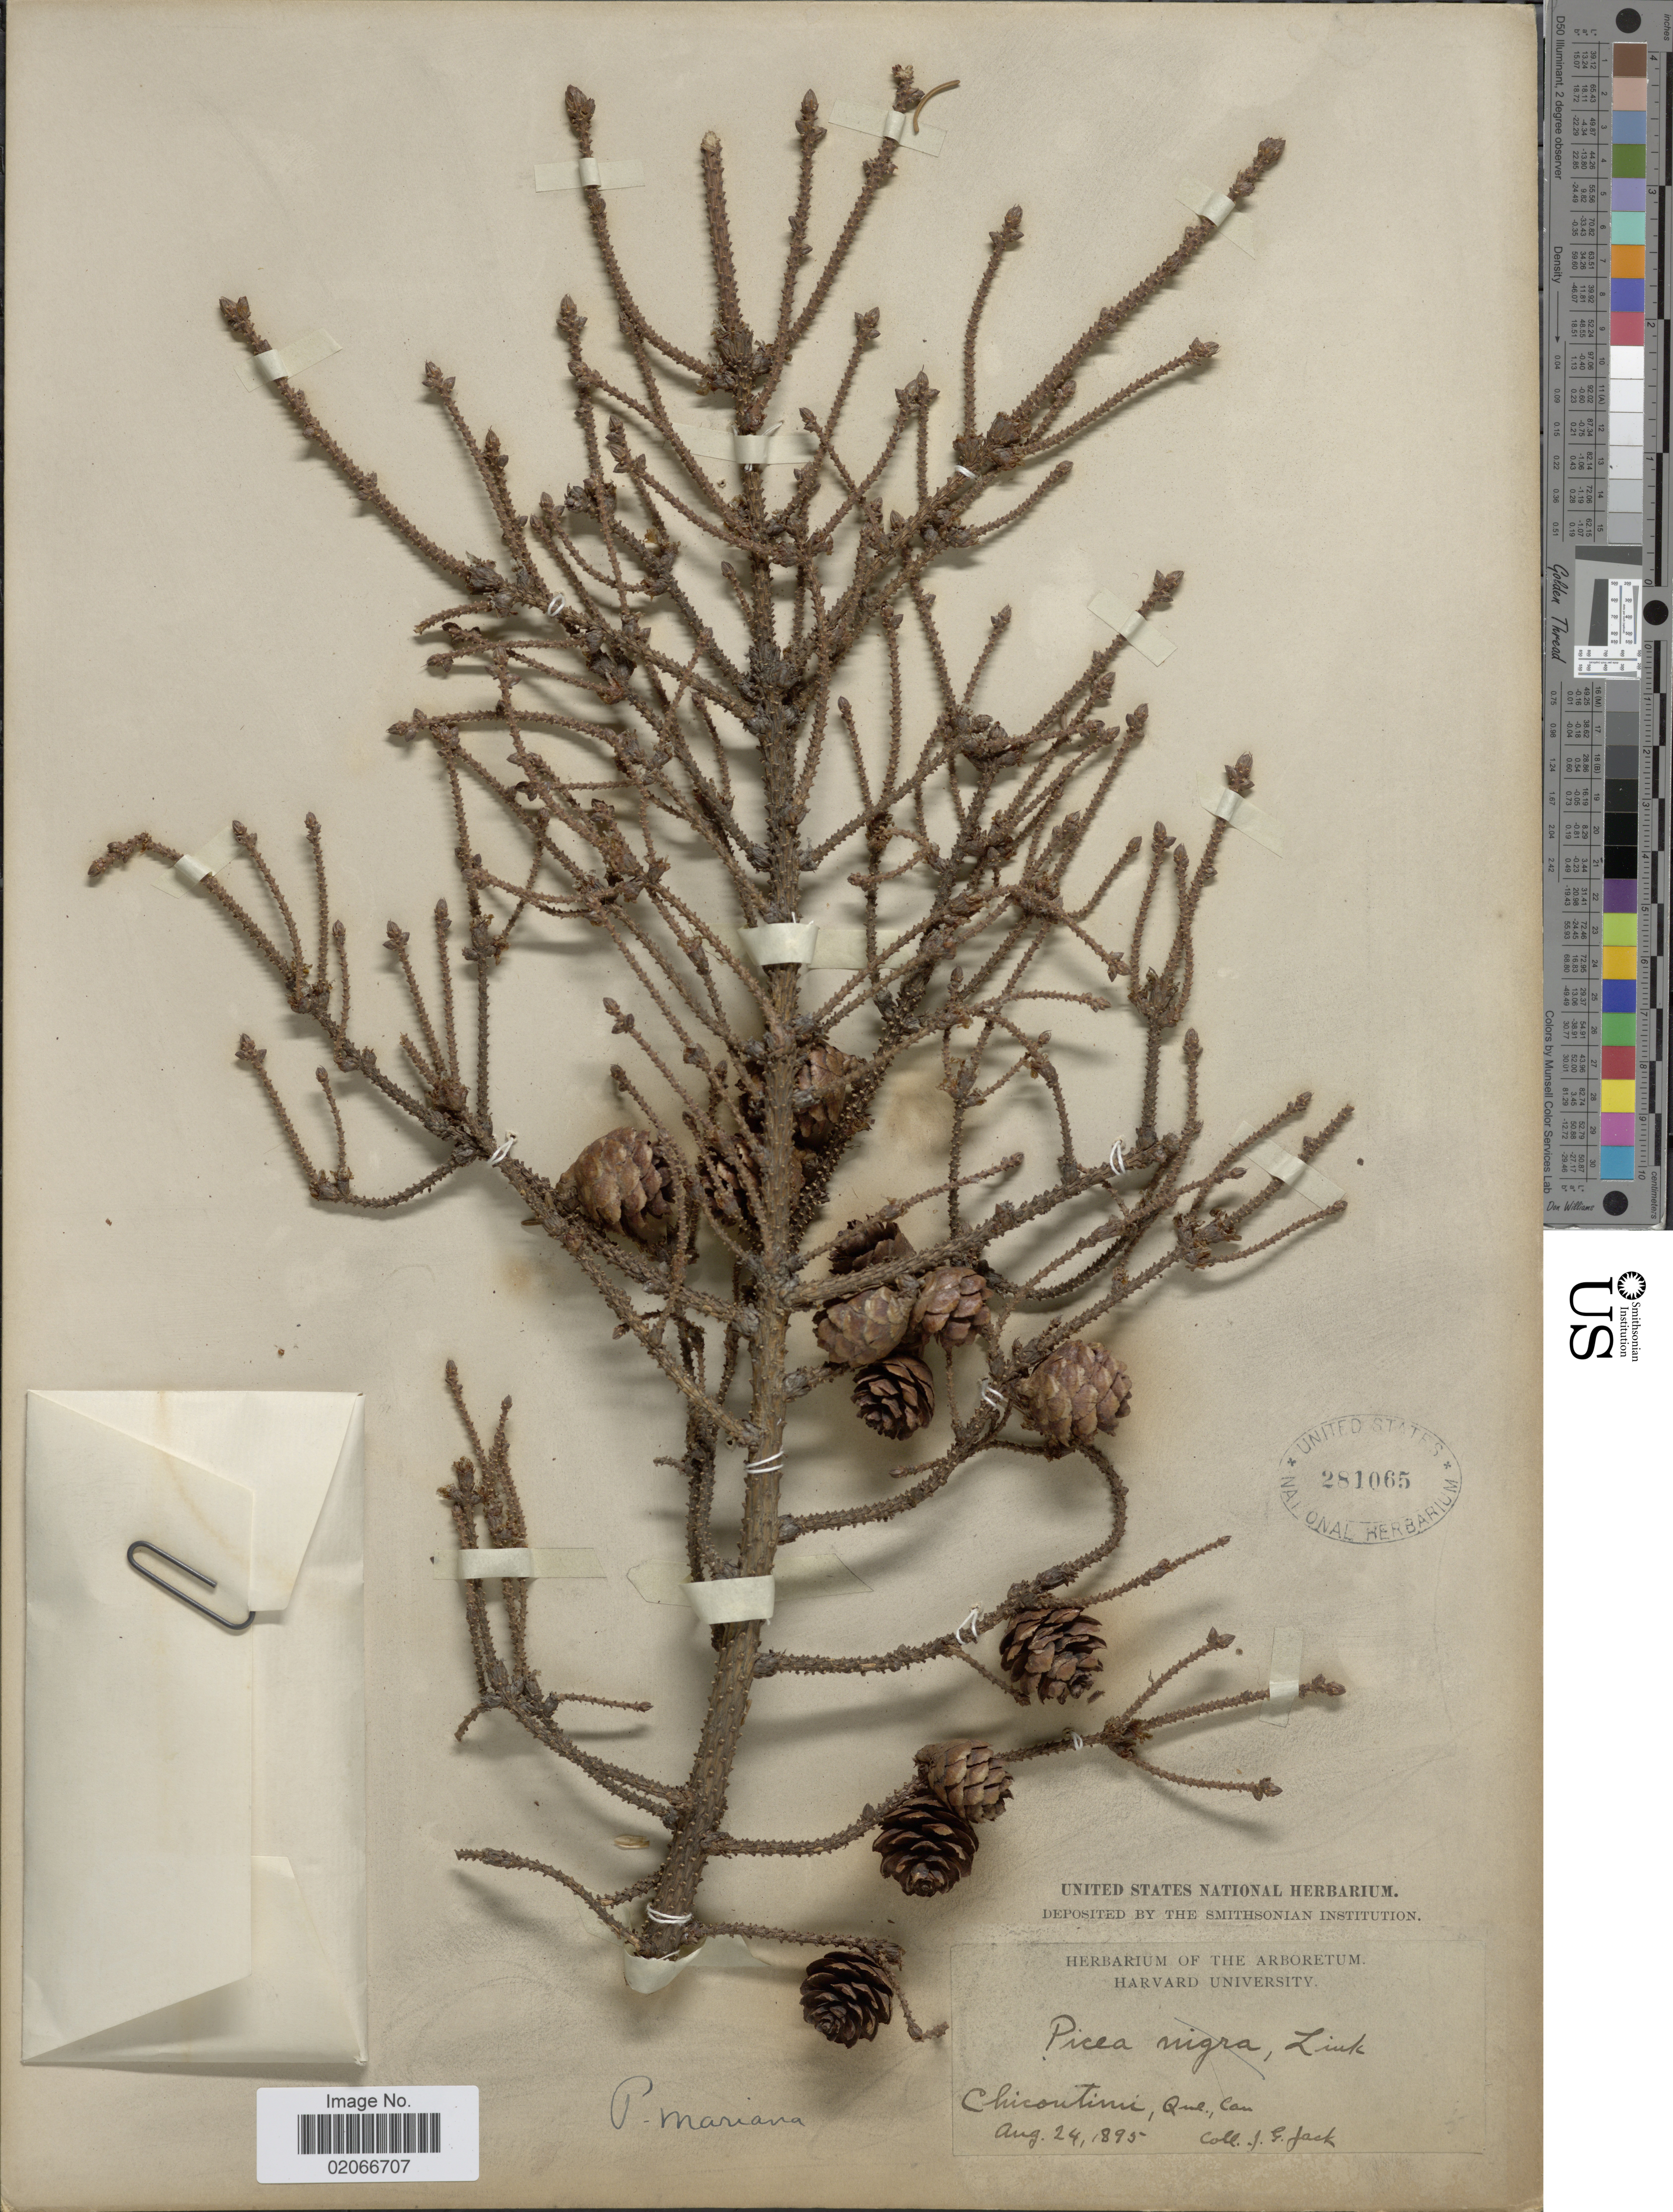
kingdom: Plantae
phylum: Tracheophyta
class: Pinopsida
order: Pinales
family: Pinaceae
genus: Picea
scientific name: Picea mariana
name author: (Mill.) Britton, Stearns & Poggenb.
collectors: J. G. Jack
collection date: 1895-08-24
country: Canada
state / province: Quebec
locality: Chicoutimi, Que., Can.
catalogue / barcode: US 281065